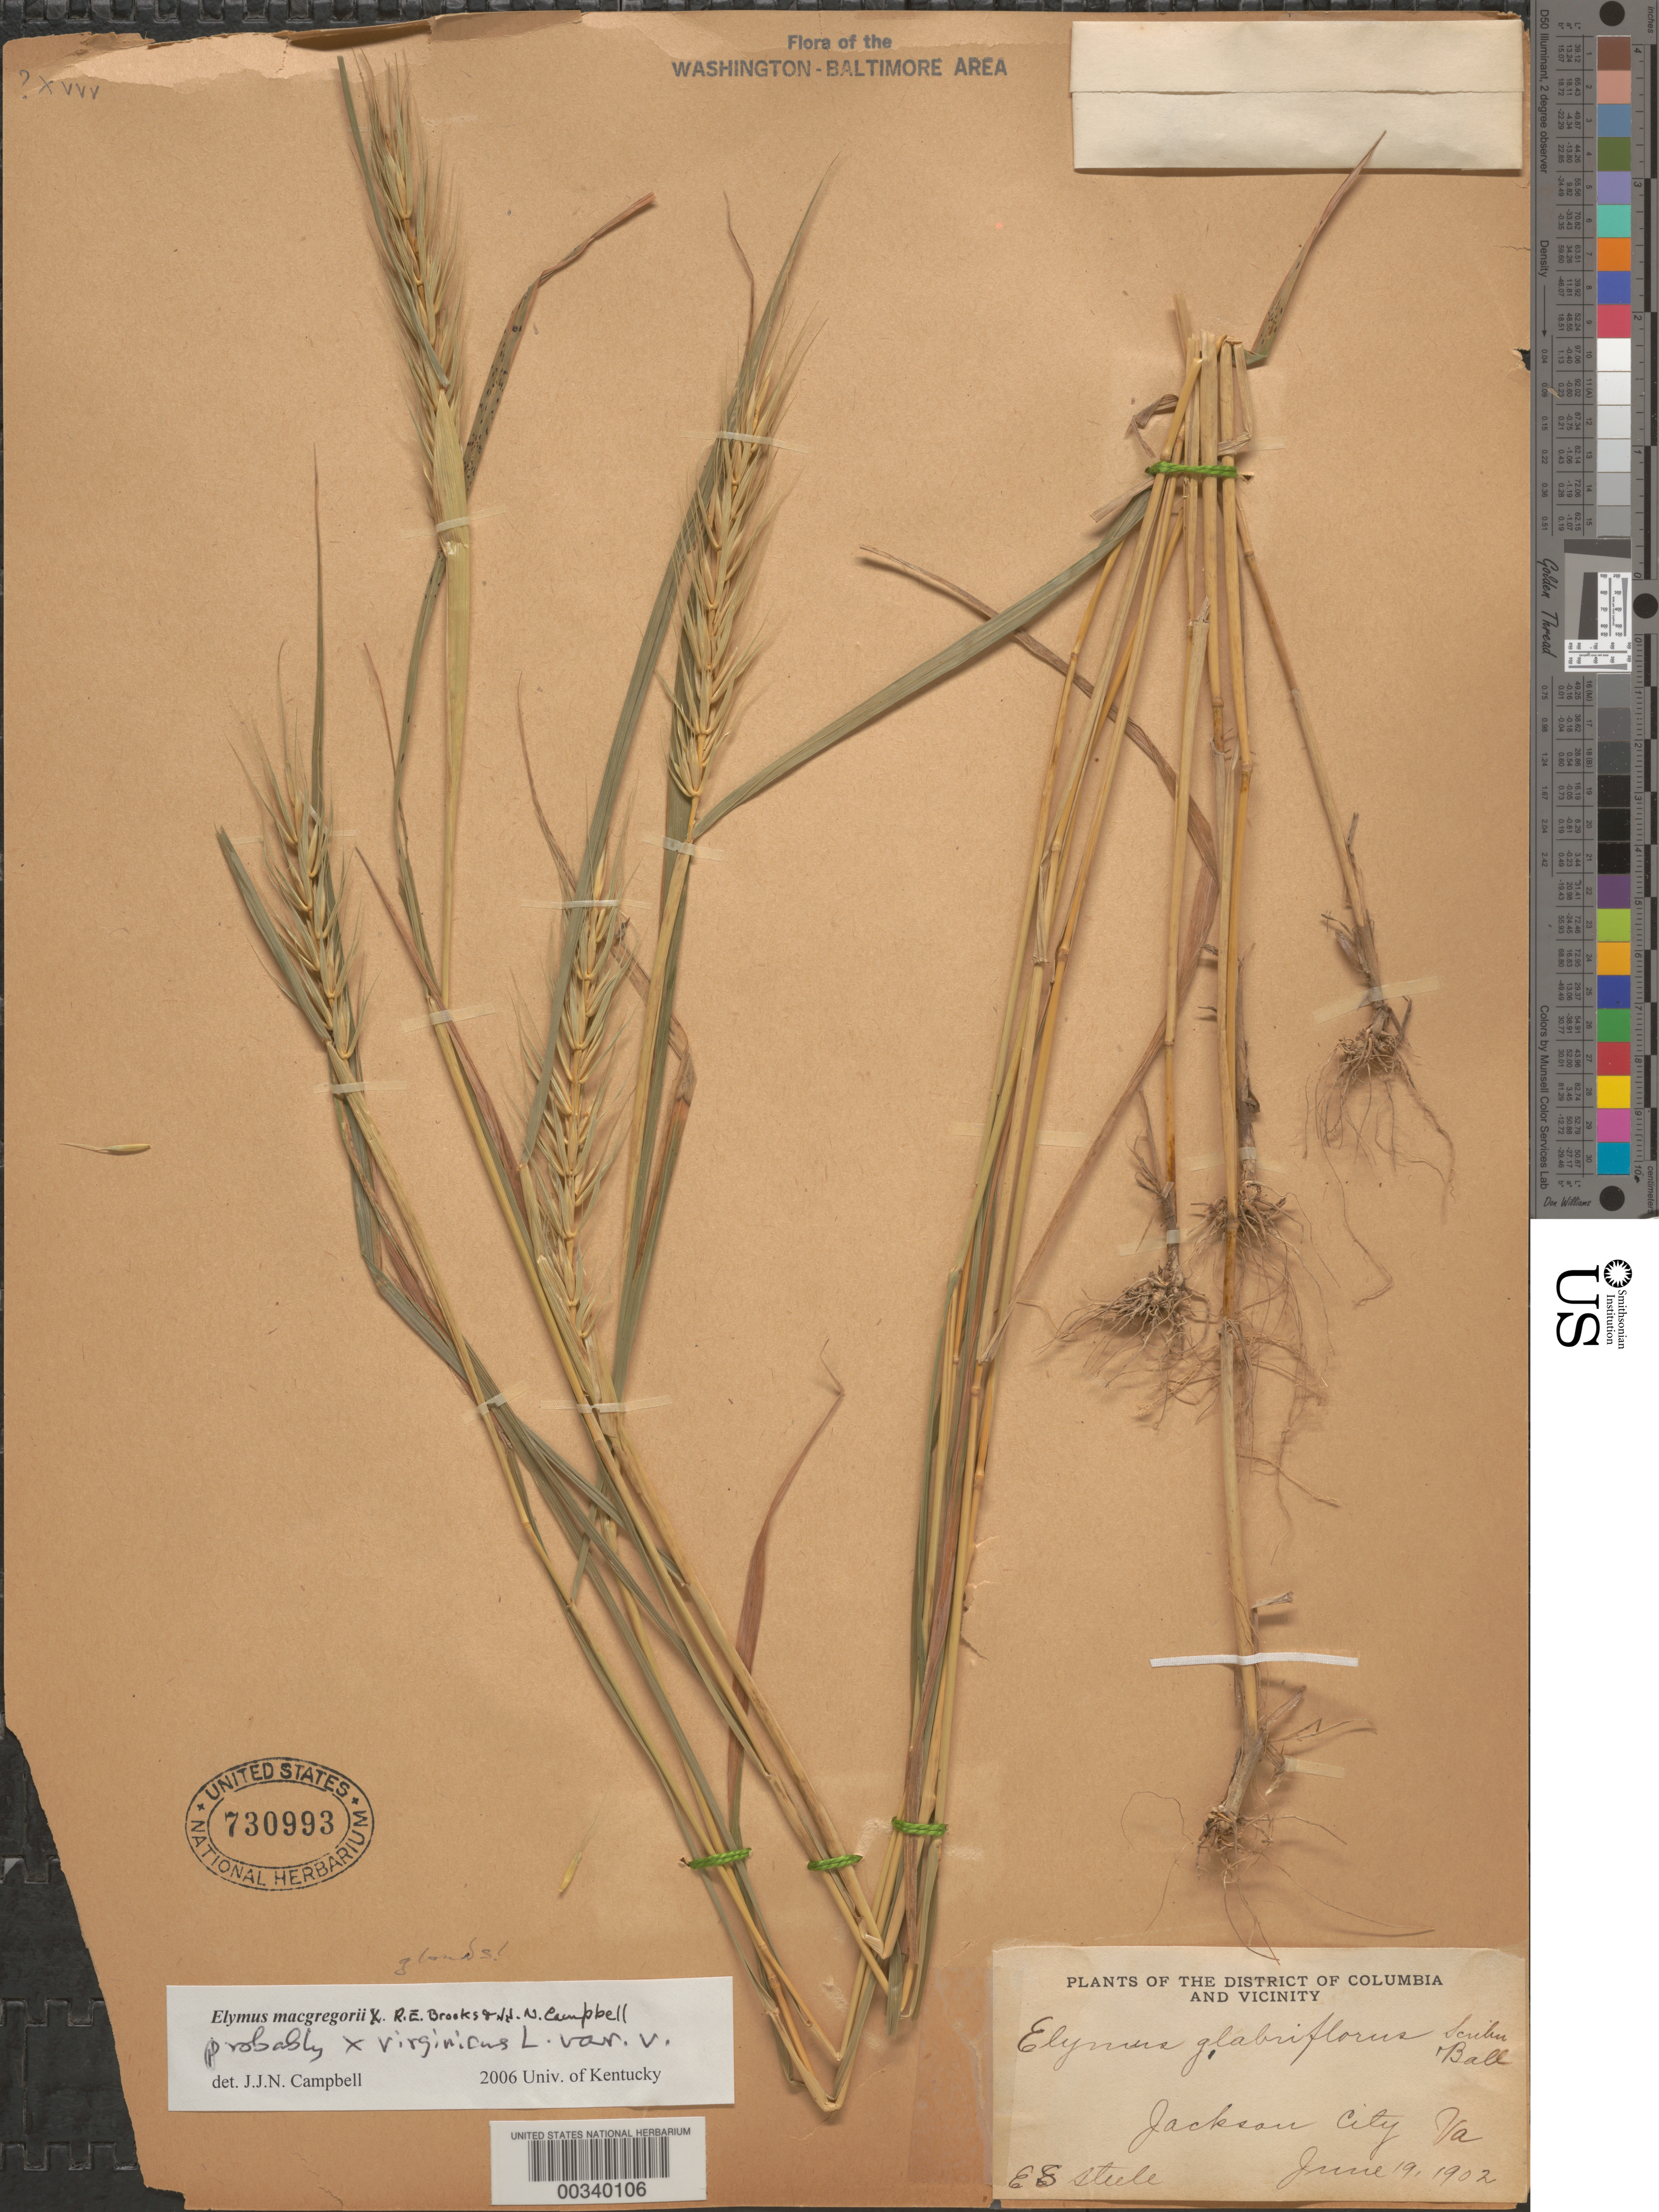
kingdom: Plantae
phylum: Tracheophyta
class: Liliopsida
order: Poales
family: Poaceae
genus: Elymus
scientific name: Elymus virginicus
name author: L.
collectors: E. Steele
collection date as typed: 19 Jun 1902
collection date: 1902-06-19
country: United States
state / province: Virginia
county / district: Arlington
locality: Jackson City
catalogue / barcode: US 730993